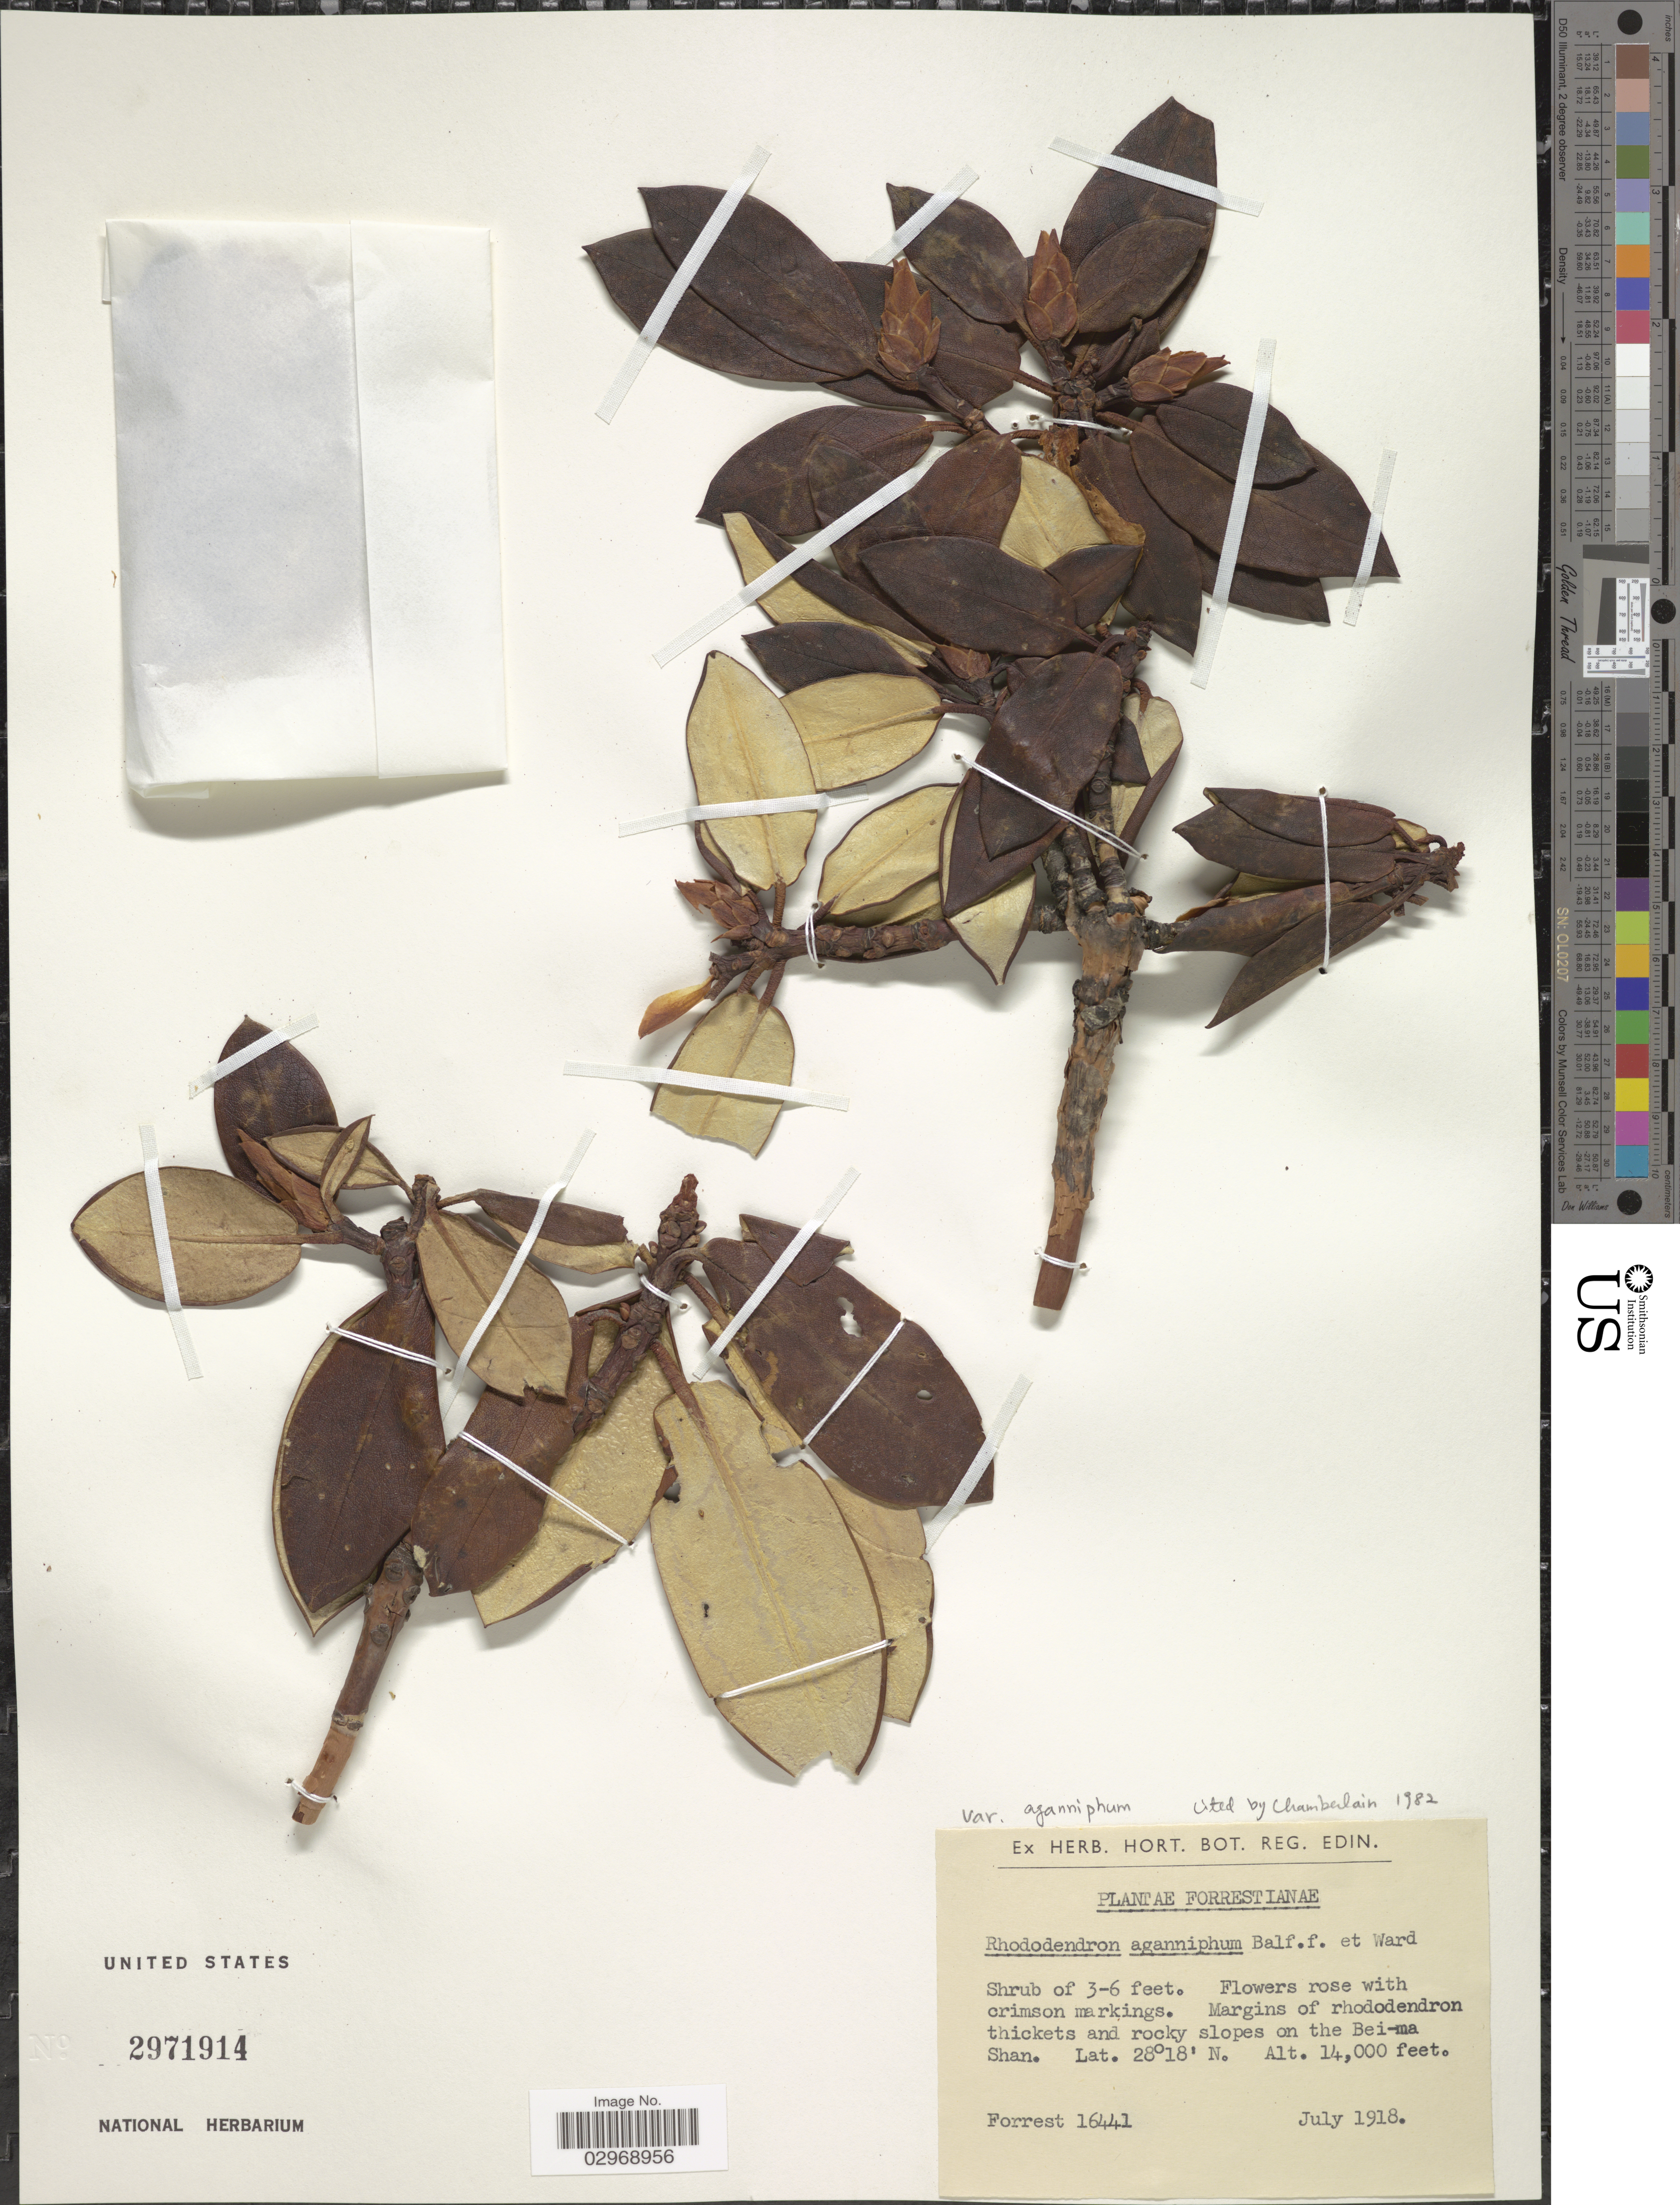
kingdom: Plantae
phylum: Tracheophyta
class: Magnoliopsida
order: Ericales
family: Ericaceae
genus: Rhododendron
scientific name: Rhododendron aganniphum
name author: Balf. f. & Kingdon-Ward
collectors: -. Forrest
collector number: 16441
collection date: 1918-07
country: China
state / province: Yunnan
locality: Rocky slopes of the Bei-ma Shan.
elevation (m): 4267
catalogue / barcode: US 2971914